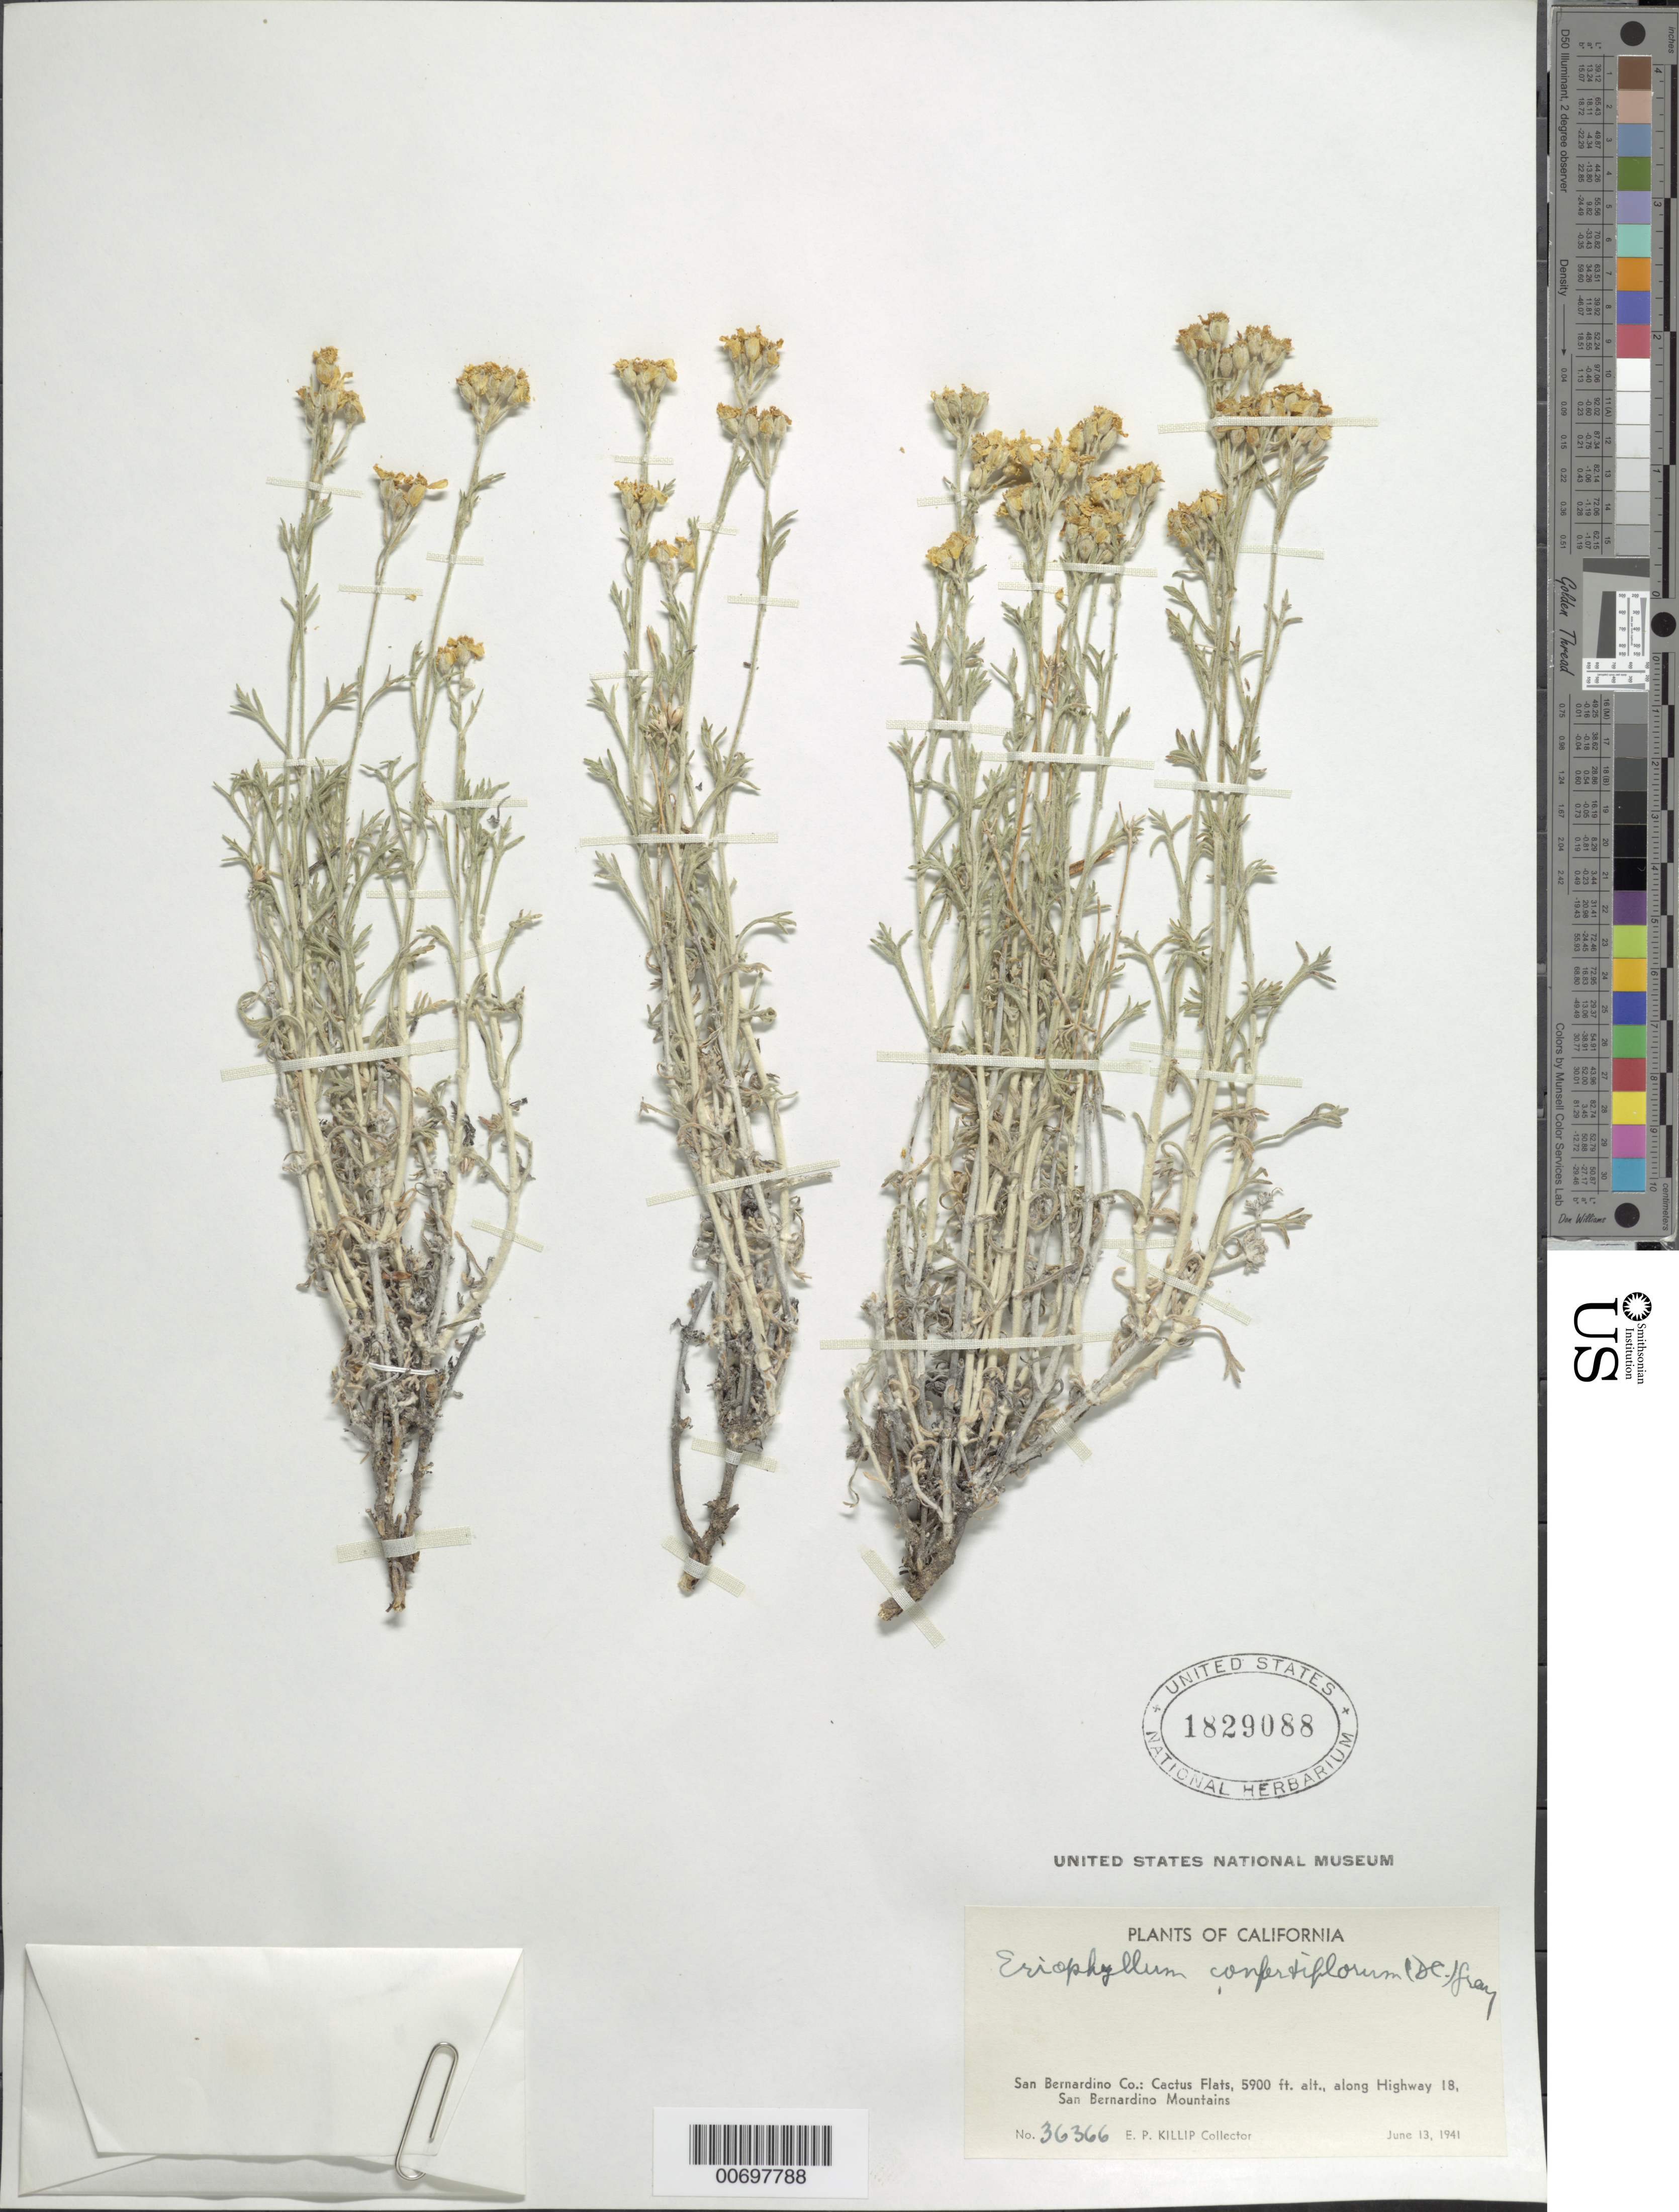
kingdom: Plantae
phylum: Tracheophyta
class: Magnoliopsida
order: Asterales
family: Asteraceae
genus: Eriophyllum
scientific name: Eriophyllum confertiflorum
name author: (DC.) A. Gray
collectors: E. P. Killip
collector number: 36366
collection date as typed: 13 Jun 1941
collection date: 1941-06-13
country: United States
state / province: California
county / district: San Bernardino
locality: Cactus Flats, along Highway 18, San Bernardino Mts.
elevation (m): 1798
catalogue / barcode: US 1829088